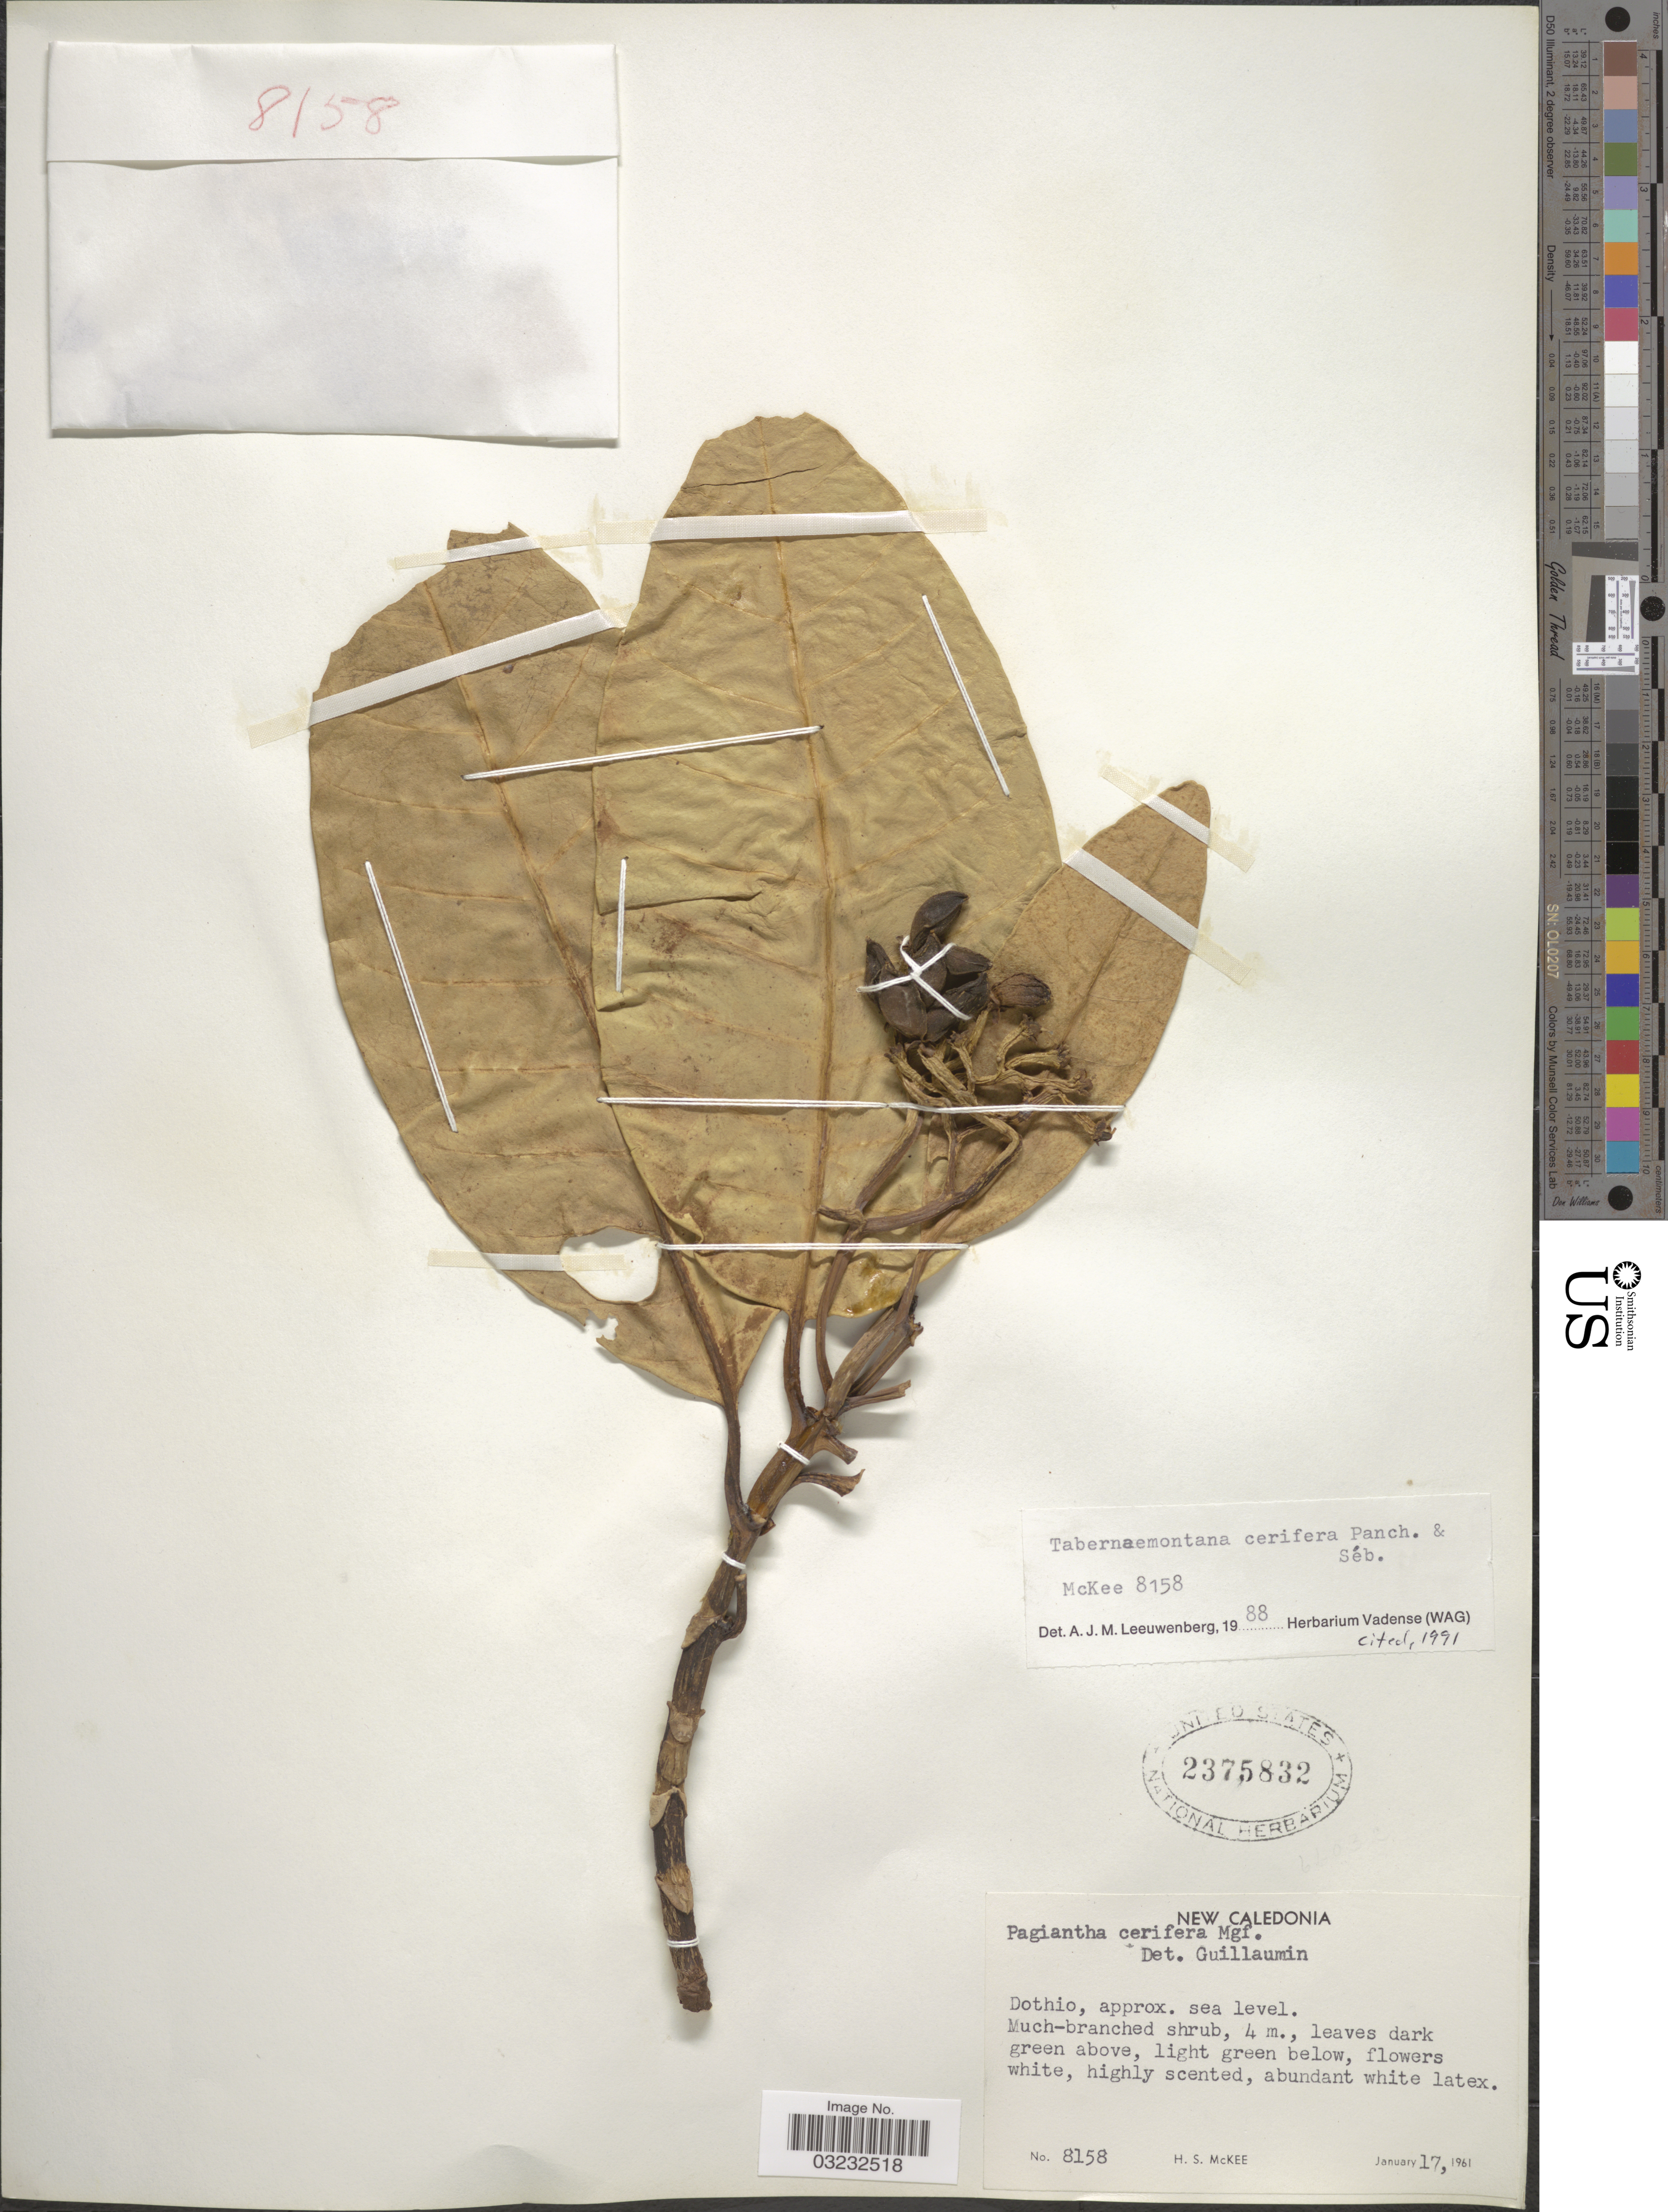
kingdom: Plantae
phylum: Tracheophyta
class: Magnoliopsida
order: Gentianales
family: Apocynaceae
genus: Tabernaemontana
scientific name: Tabernaemontana cerifera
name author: Pancher & Sebert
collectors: H. S. McKee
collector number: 8158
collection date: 1961-01-17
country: New Caledonia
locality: Dothio.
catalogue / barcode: US 2375832